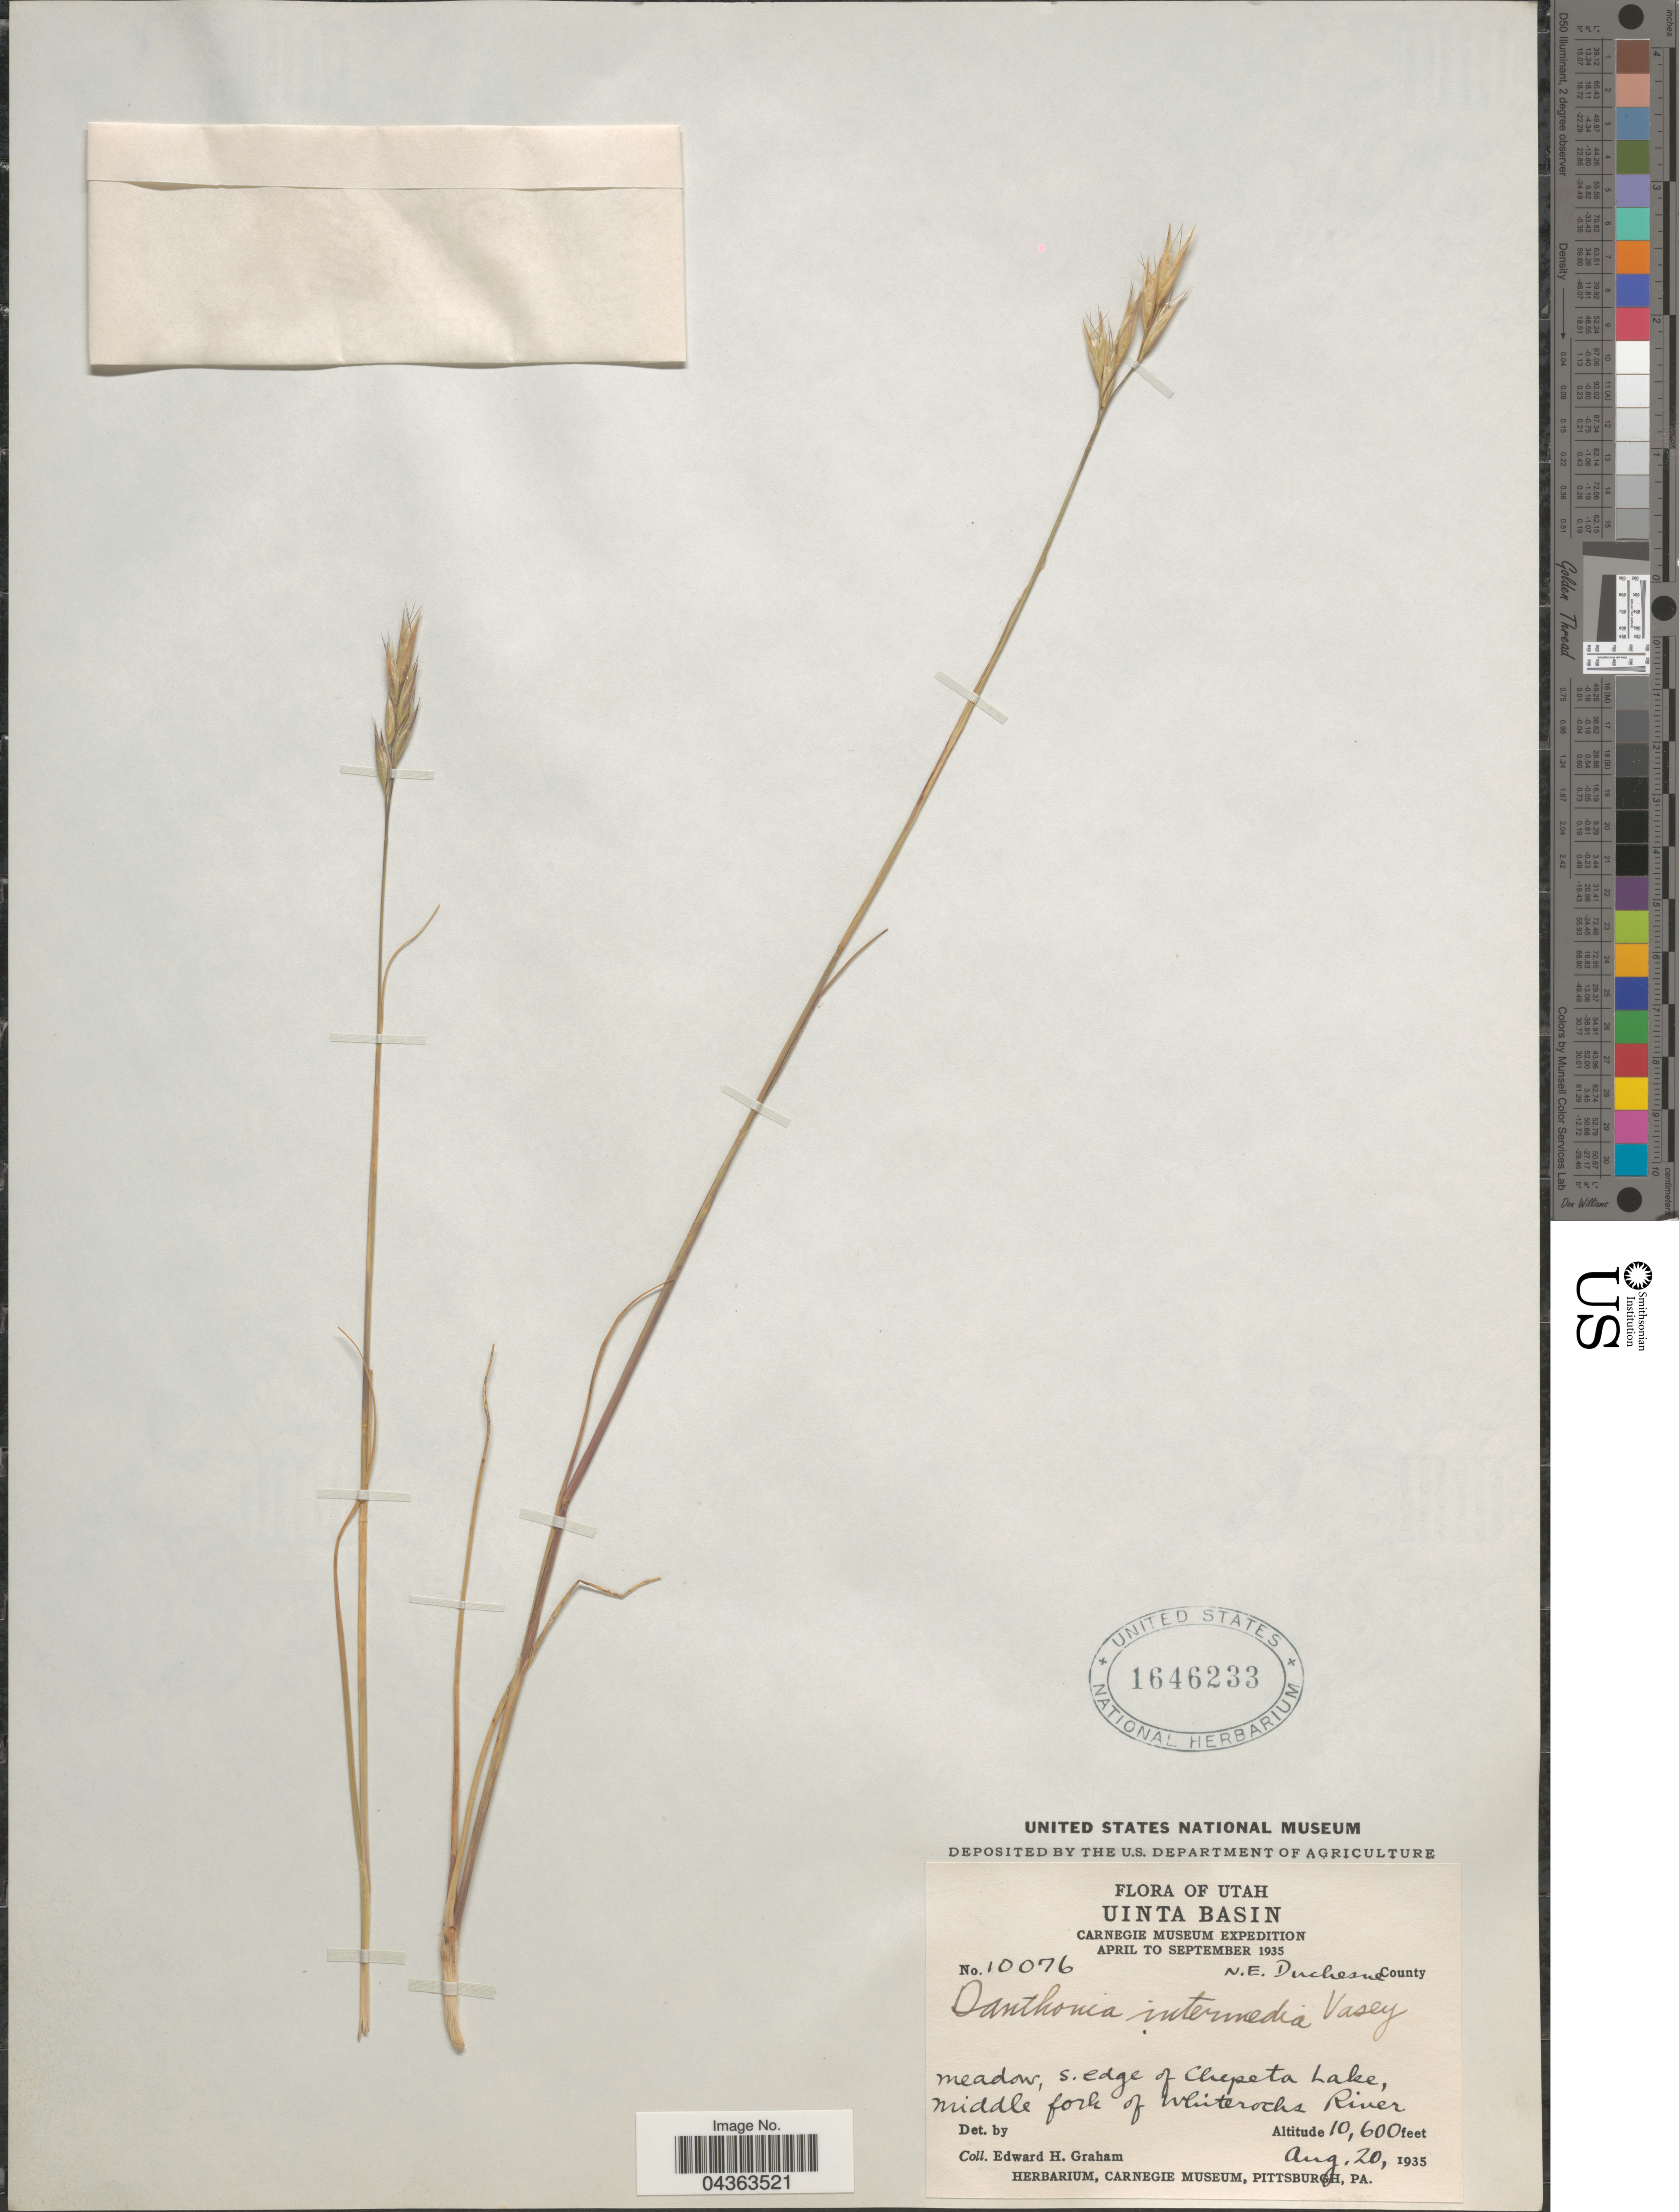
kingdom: Plantae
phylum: Tracheophyta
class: Liliopsida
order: Poales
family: Poaceae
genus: Danthonia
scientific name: Danthonia intermedia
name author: Vasey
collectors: E. H. Graham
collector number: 10076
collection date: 1935-08-20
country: United States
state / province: Utah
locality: Uinta Basin. Carnegie Museum Expedition April to September 1935. N.E. Duchesne County. Meadow, s. edge of Chepeta Lake, Middle fork of Whiterocks River.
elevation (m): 3231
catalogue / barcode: US 1646233